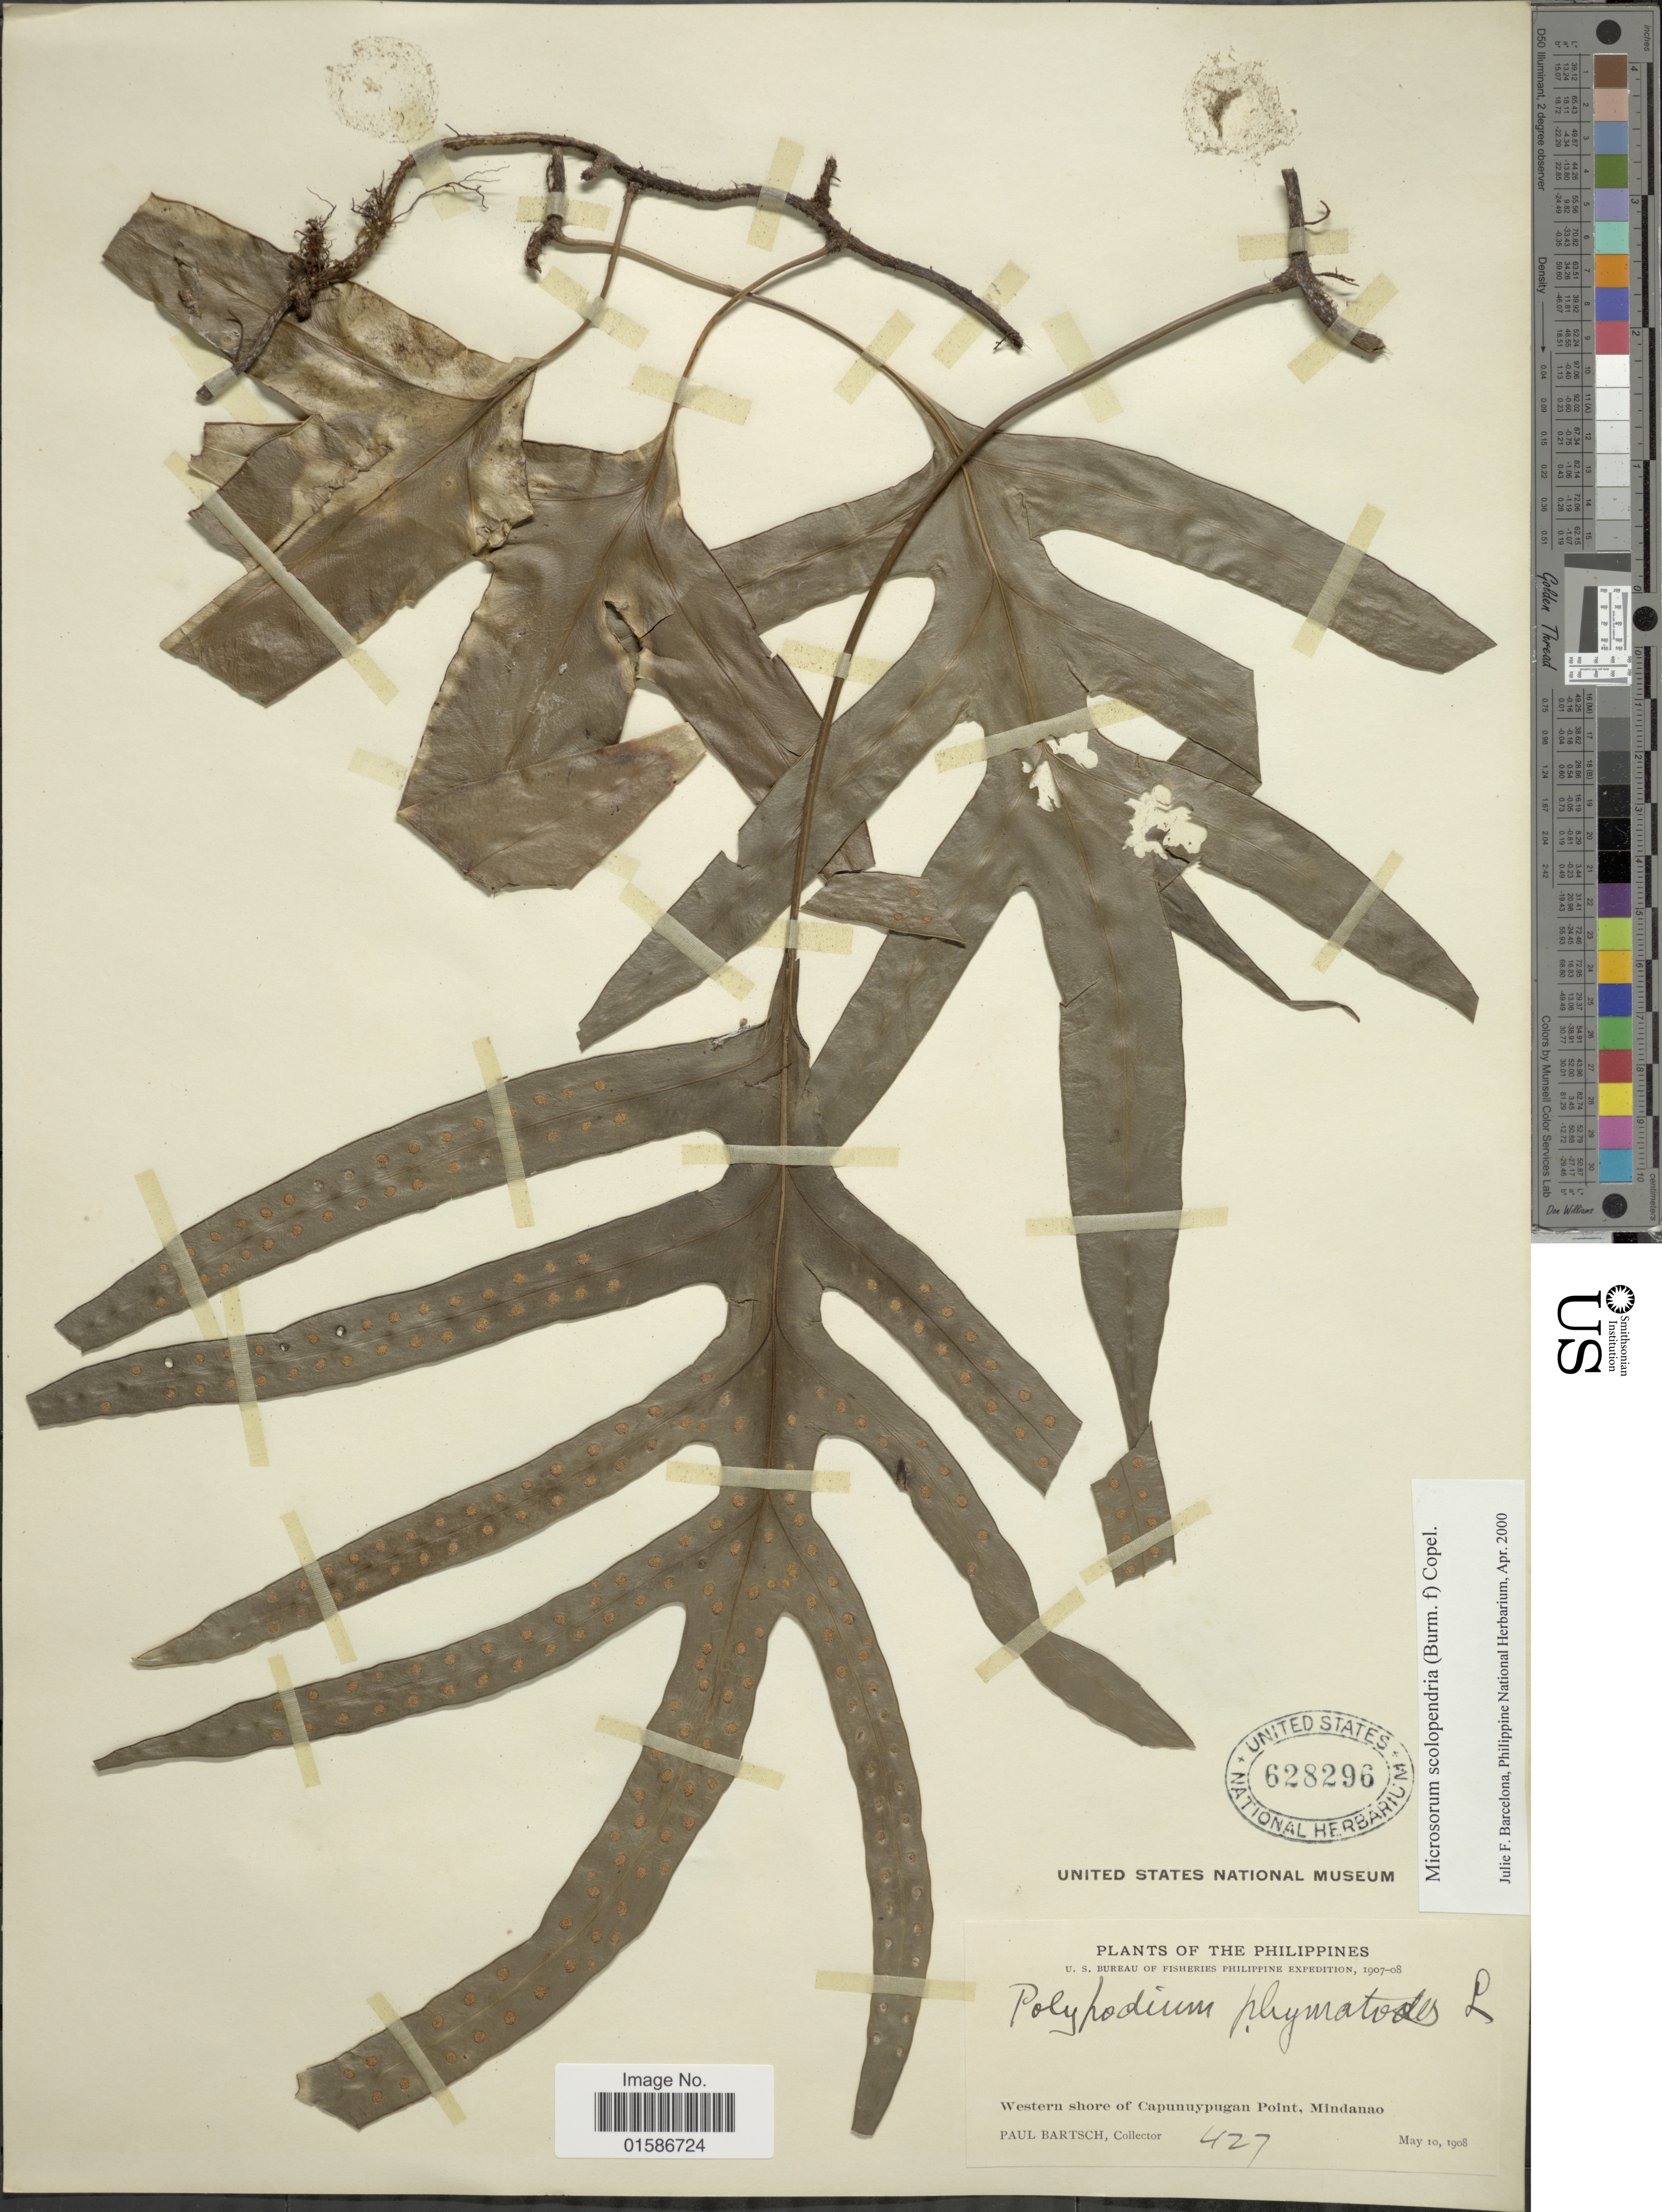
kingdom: Plantae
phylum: Tracheophyta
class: Polypodiopsida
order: Polypodiales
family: Polypodiaceae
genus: Microsorum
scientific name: Microsorum scolopendria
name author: (Burm. f.) Copel.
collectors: P. Bartsch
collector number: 427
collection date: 1908-05-10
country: Philippines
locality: Western shore of Capunuypugan Point, Mindanao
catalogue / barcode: US 628296